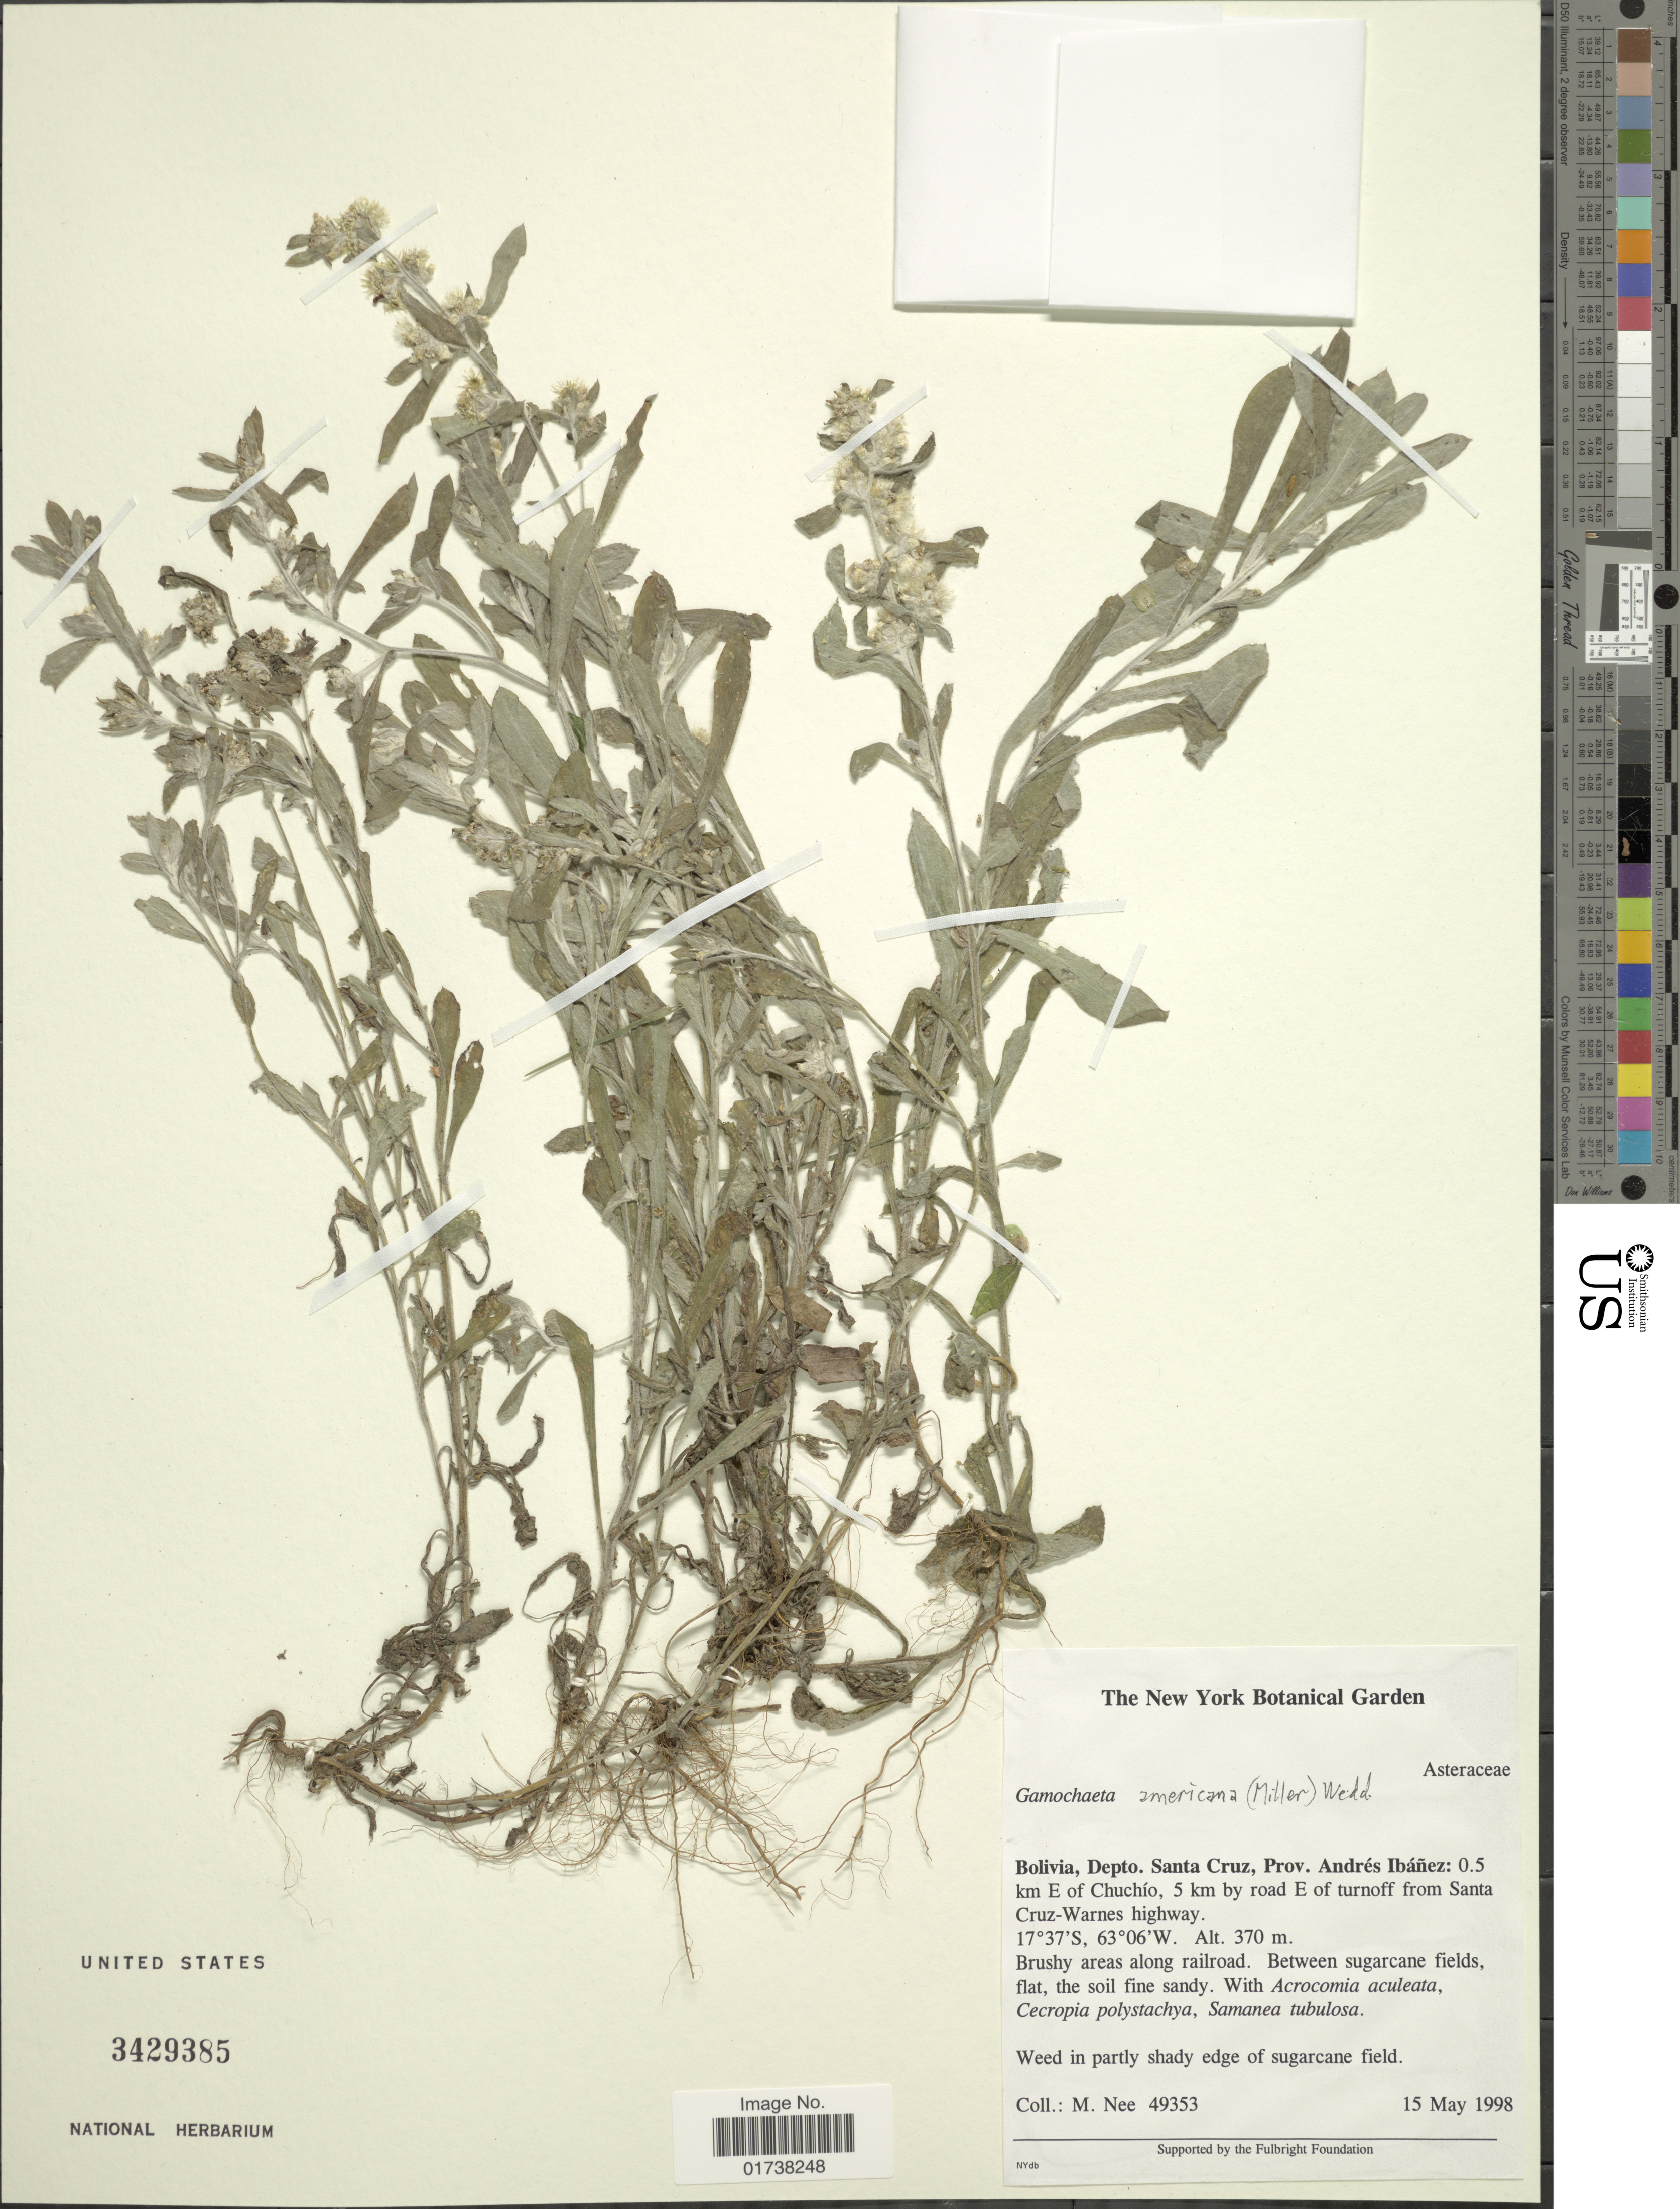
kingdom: Plantae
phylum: Tracheophyta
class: Magnoliopsida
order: Asterales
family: Asteraceae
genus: Gamochaeta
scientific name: Gamochaeta americana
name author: (Mill.) Wedd.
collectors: M. Nee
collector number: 49353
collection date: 1998-05-15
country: Bolivia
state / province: Santa Cruz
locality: Depto. Santa Cruz, Prov. Andres Ibanez: 0.5 km E of Chuchio, 5 km by road E of turnoff from Santa Cruz-Warnes highway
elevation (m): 370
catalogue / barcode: US 3429385